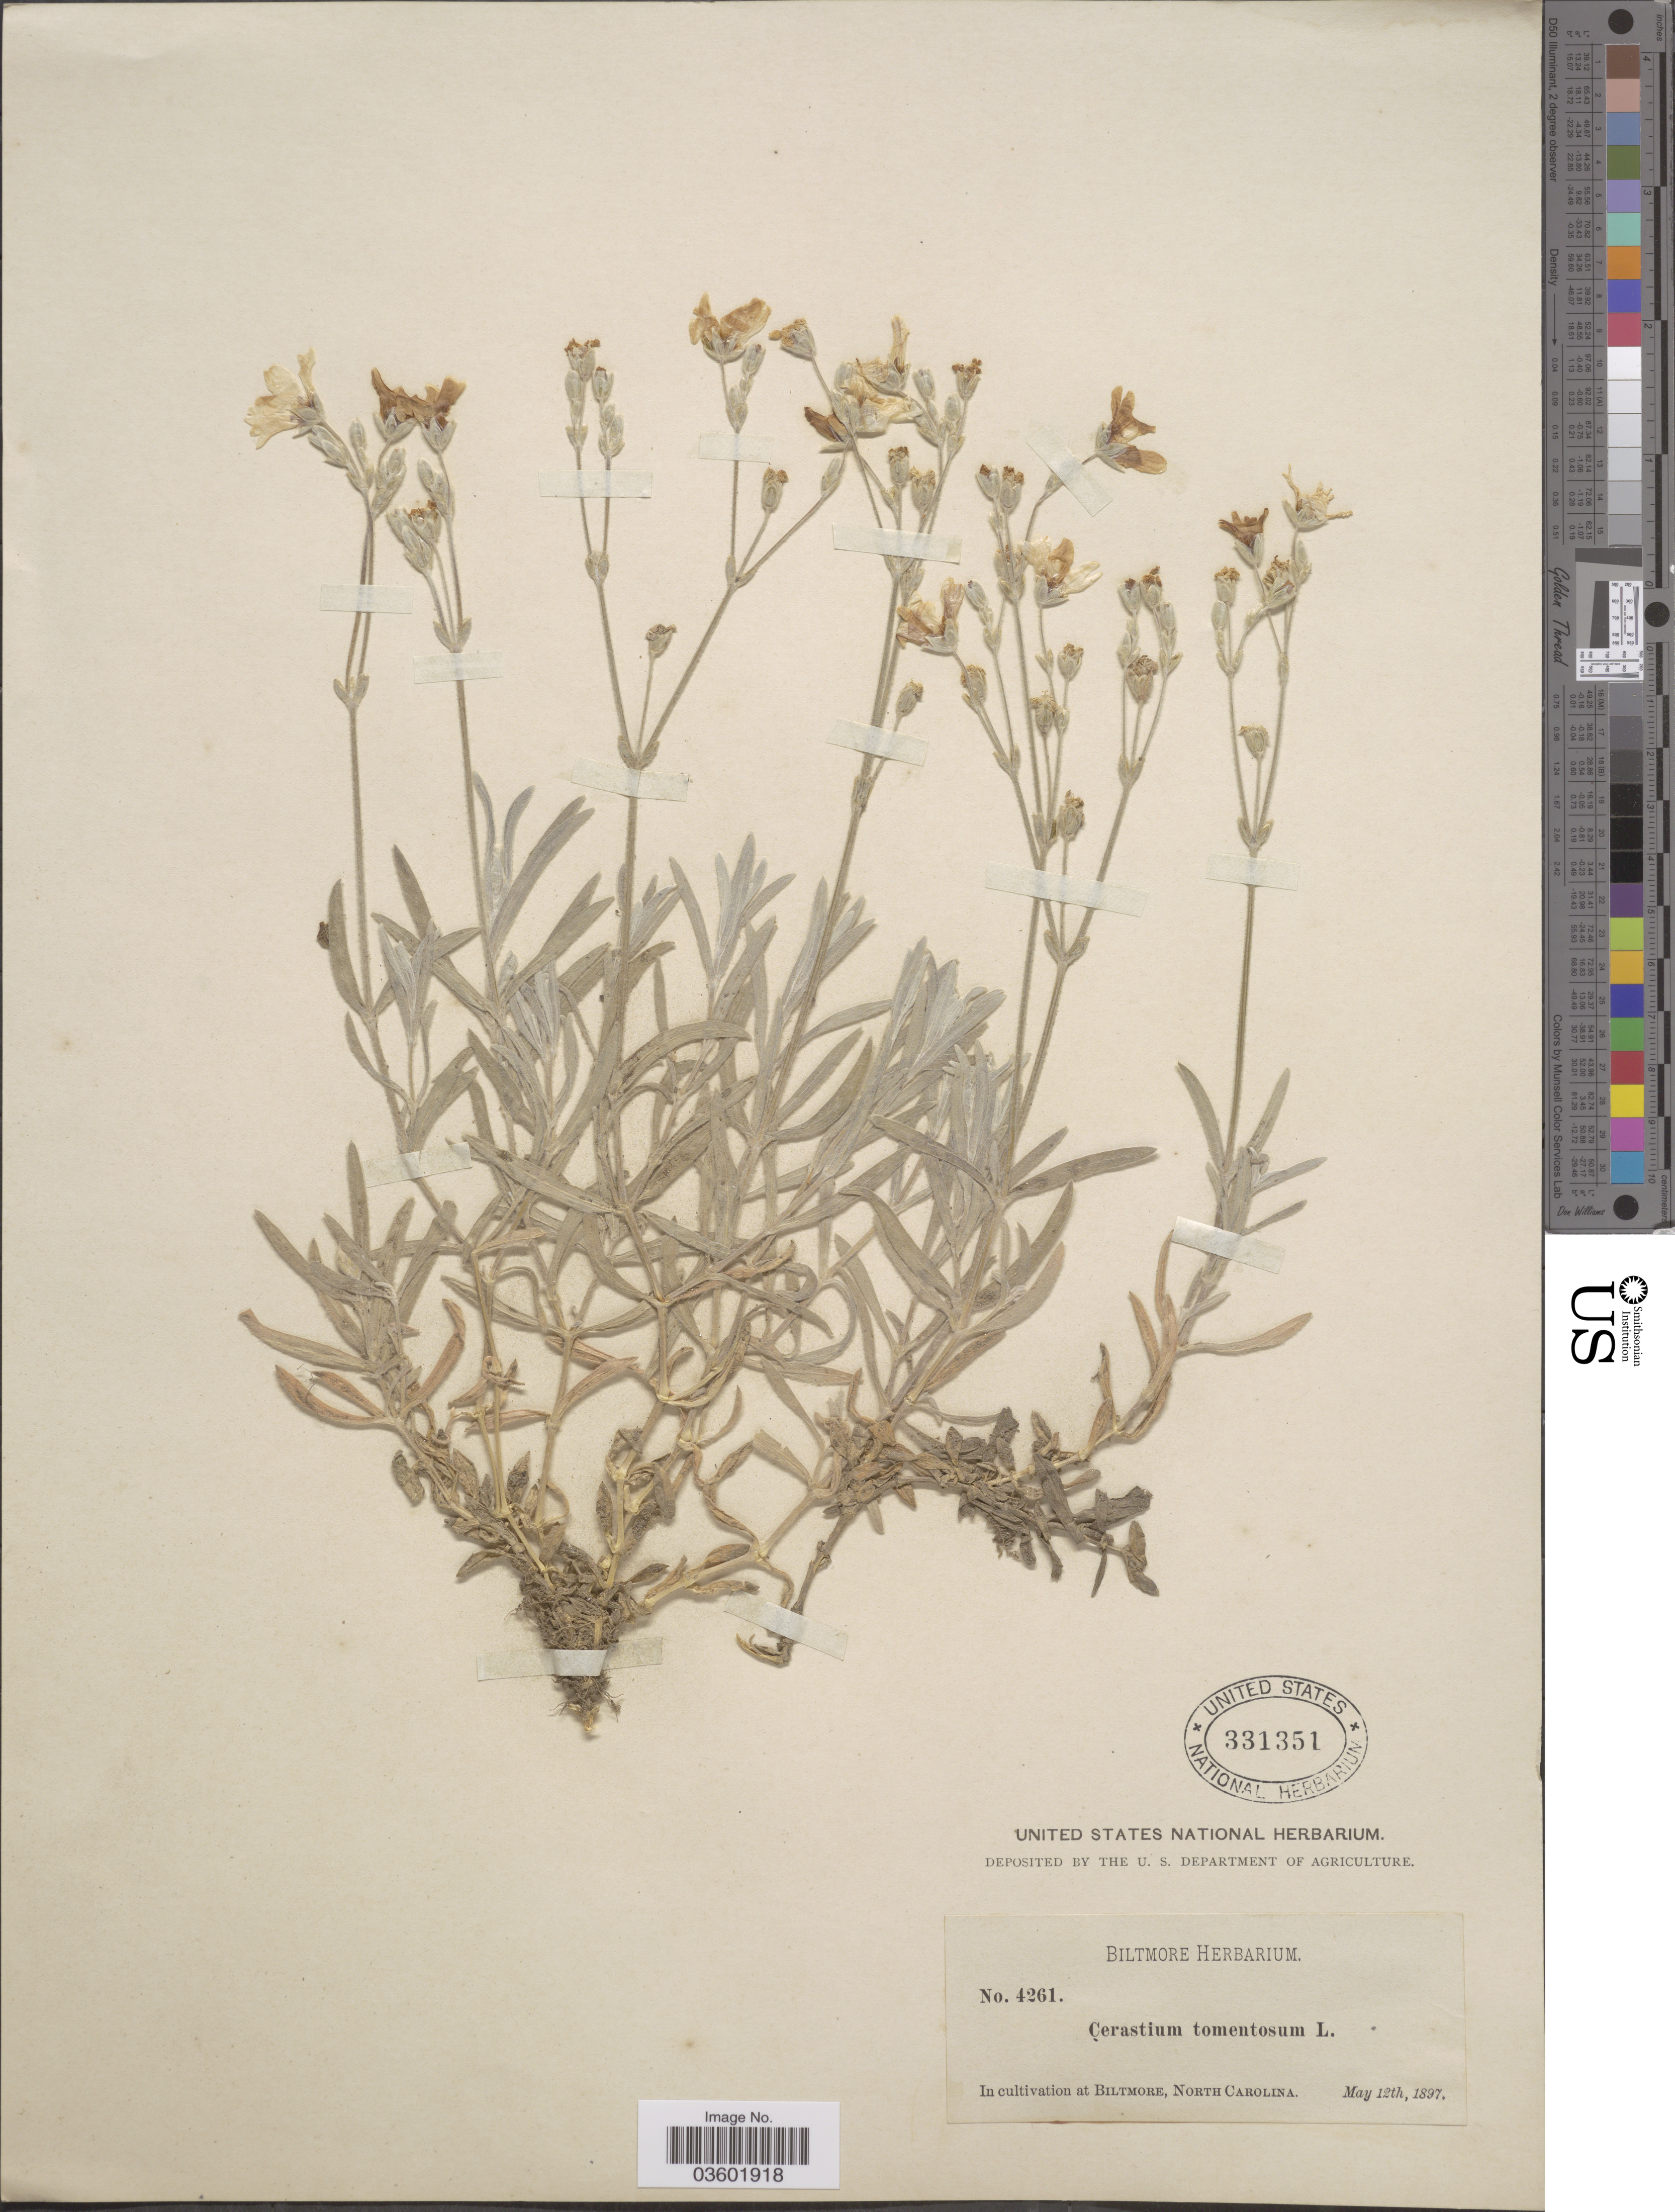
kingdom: Plantae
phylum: Tracheophyta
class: Magnoliopsida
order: Caryophyllales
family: Caryophyllaceae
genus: Cerastium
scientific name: Cerastium tomentosum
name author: L.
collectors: ex herb. Biltmore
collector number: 4261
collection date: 1897-05-12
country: United States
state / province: North Carolina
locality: At Biltmore.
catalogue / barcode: US 331351